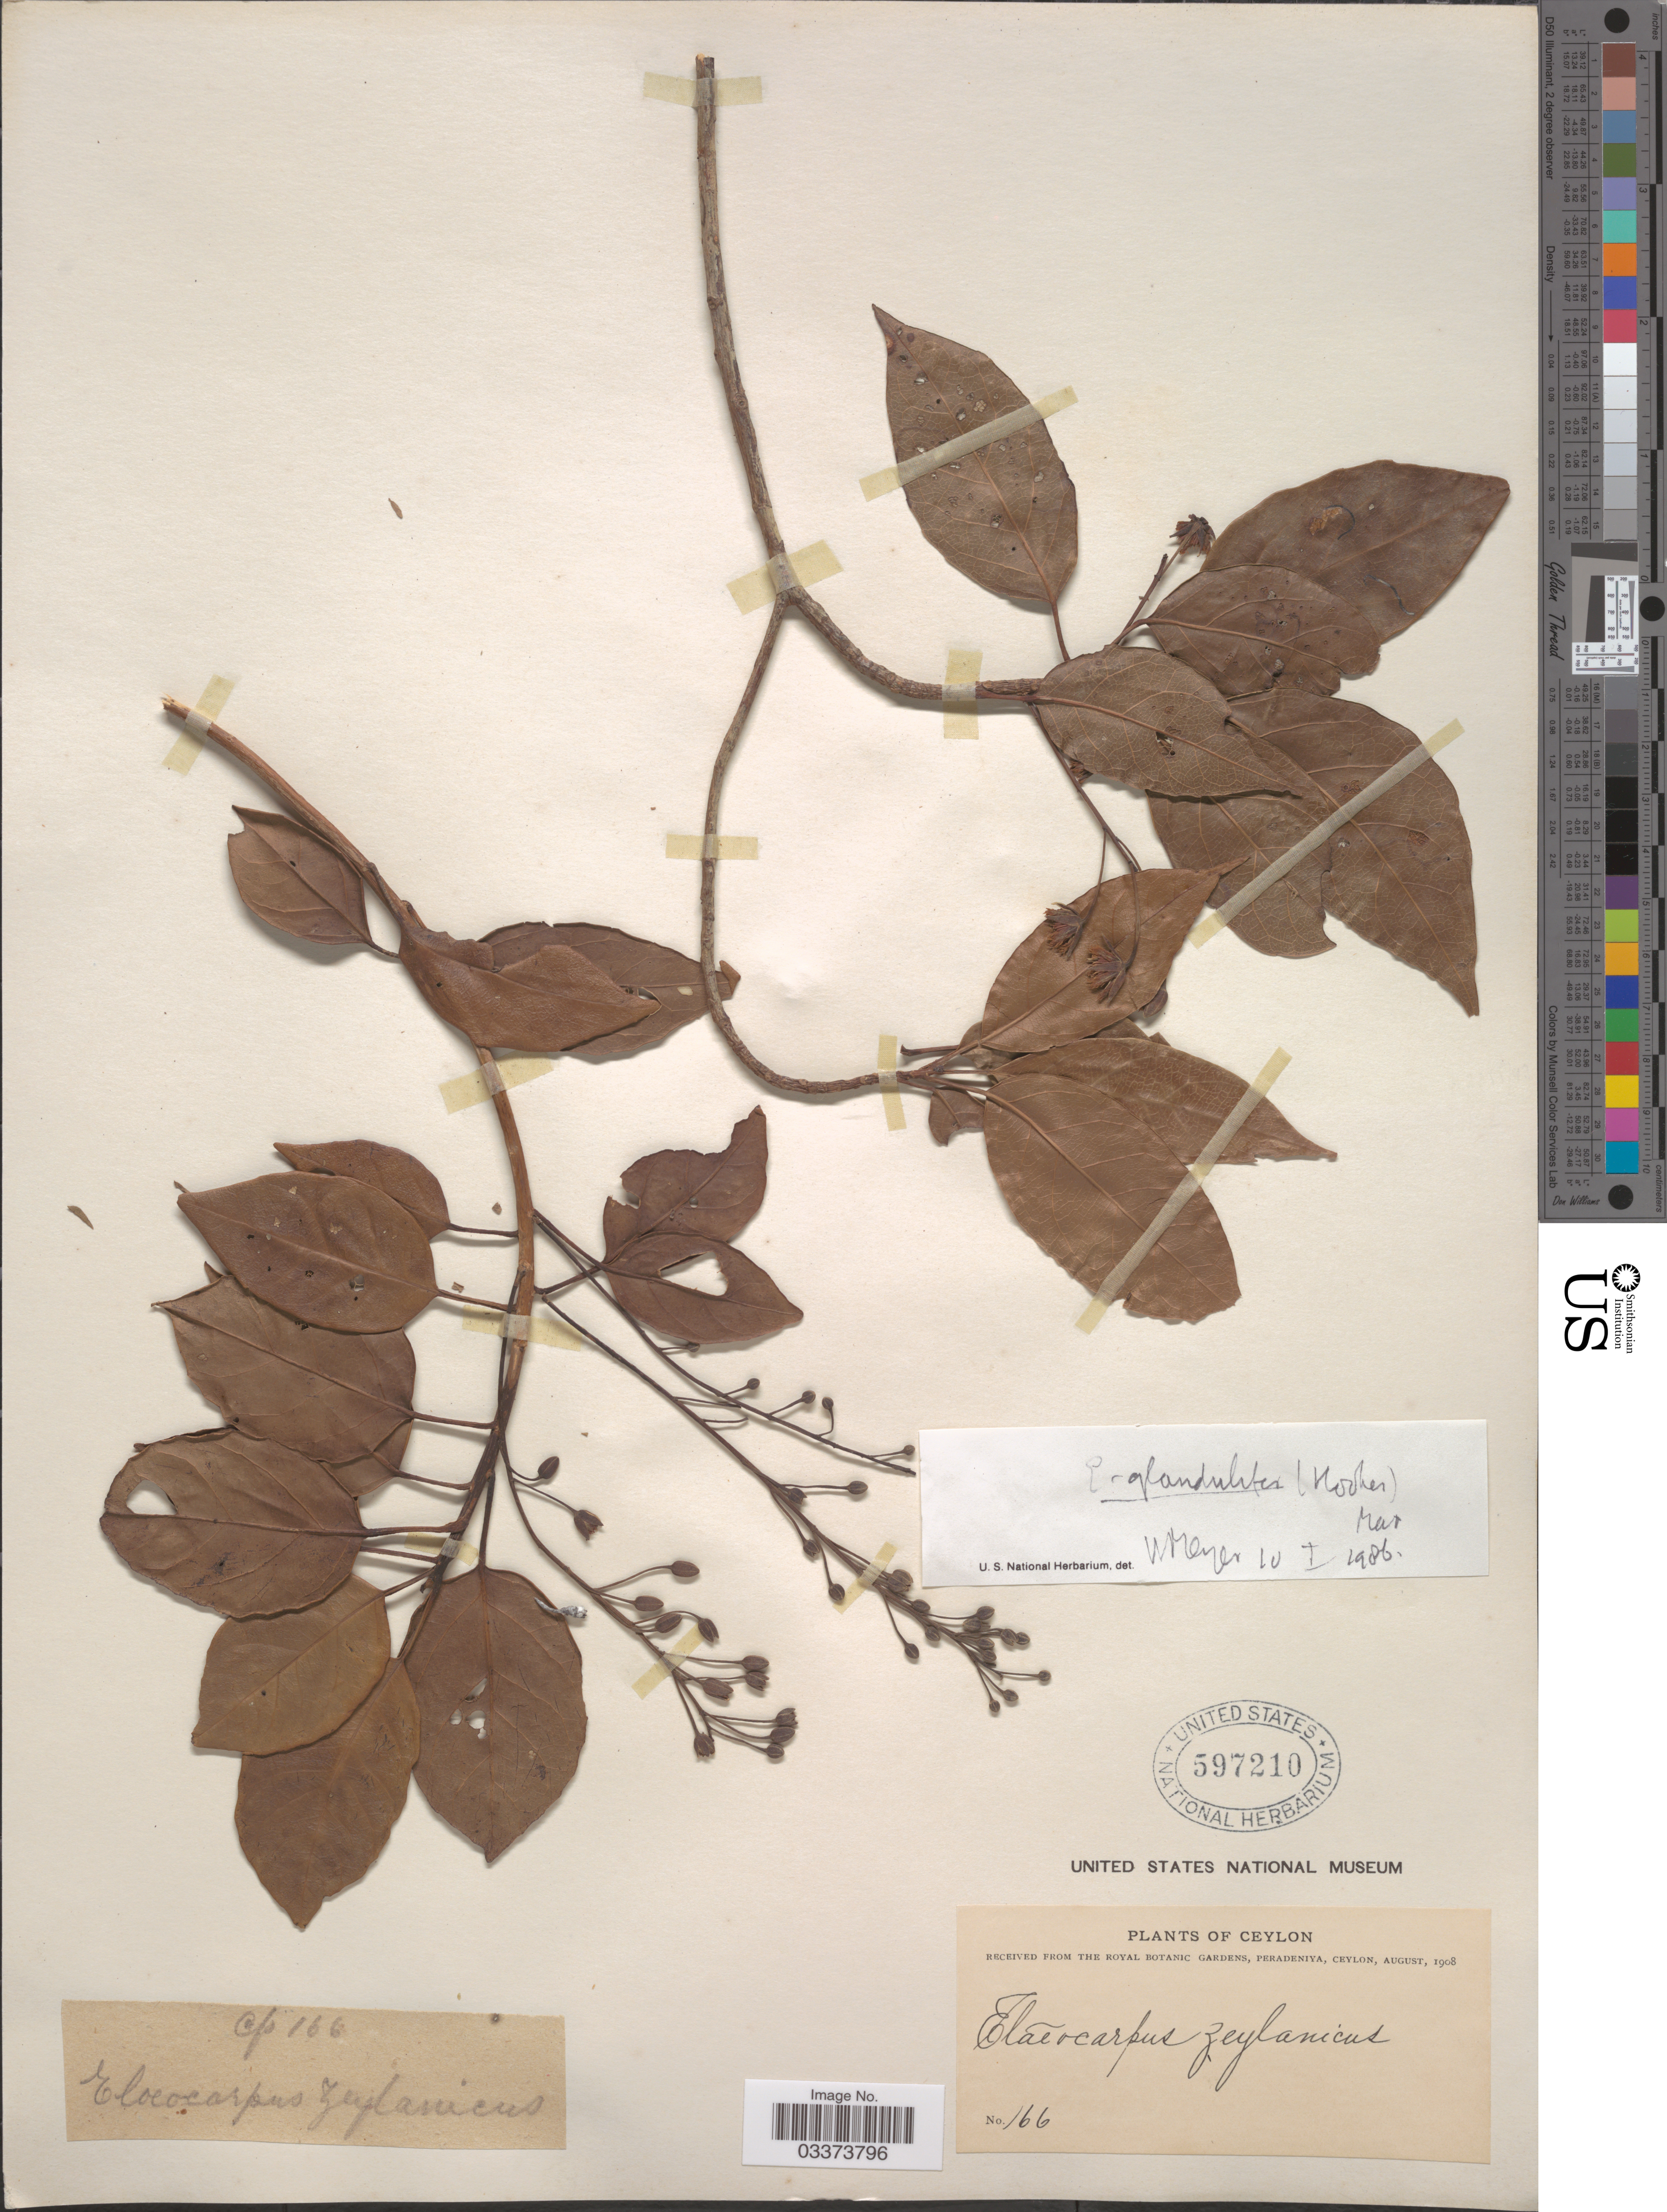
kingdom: Plantae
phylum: Tracheophyta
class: Magnoliopsida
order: Oxalidales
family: Elaeocarpaceae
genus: Elaeocarpus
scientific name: Elaeocarpus glandulifer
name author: (Hook. ex Wight) Mast.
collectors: ex herb. Royal Botanic Gardens, Peradeniya, Ceylon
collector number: CP166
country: Sri Lanka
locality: Ceylon.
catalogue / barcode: US 597210